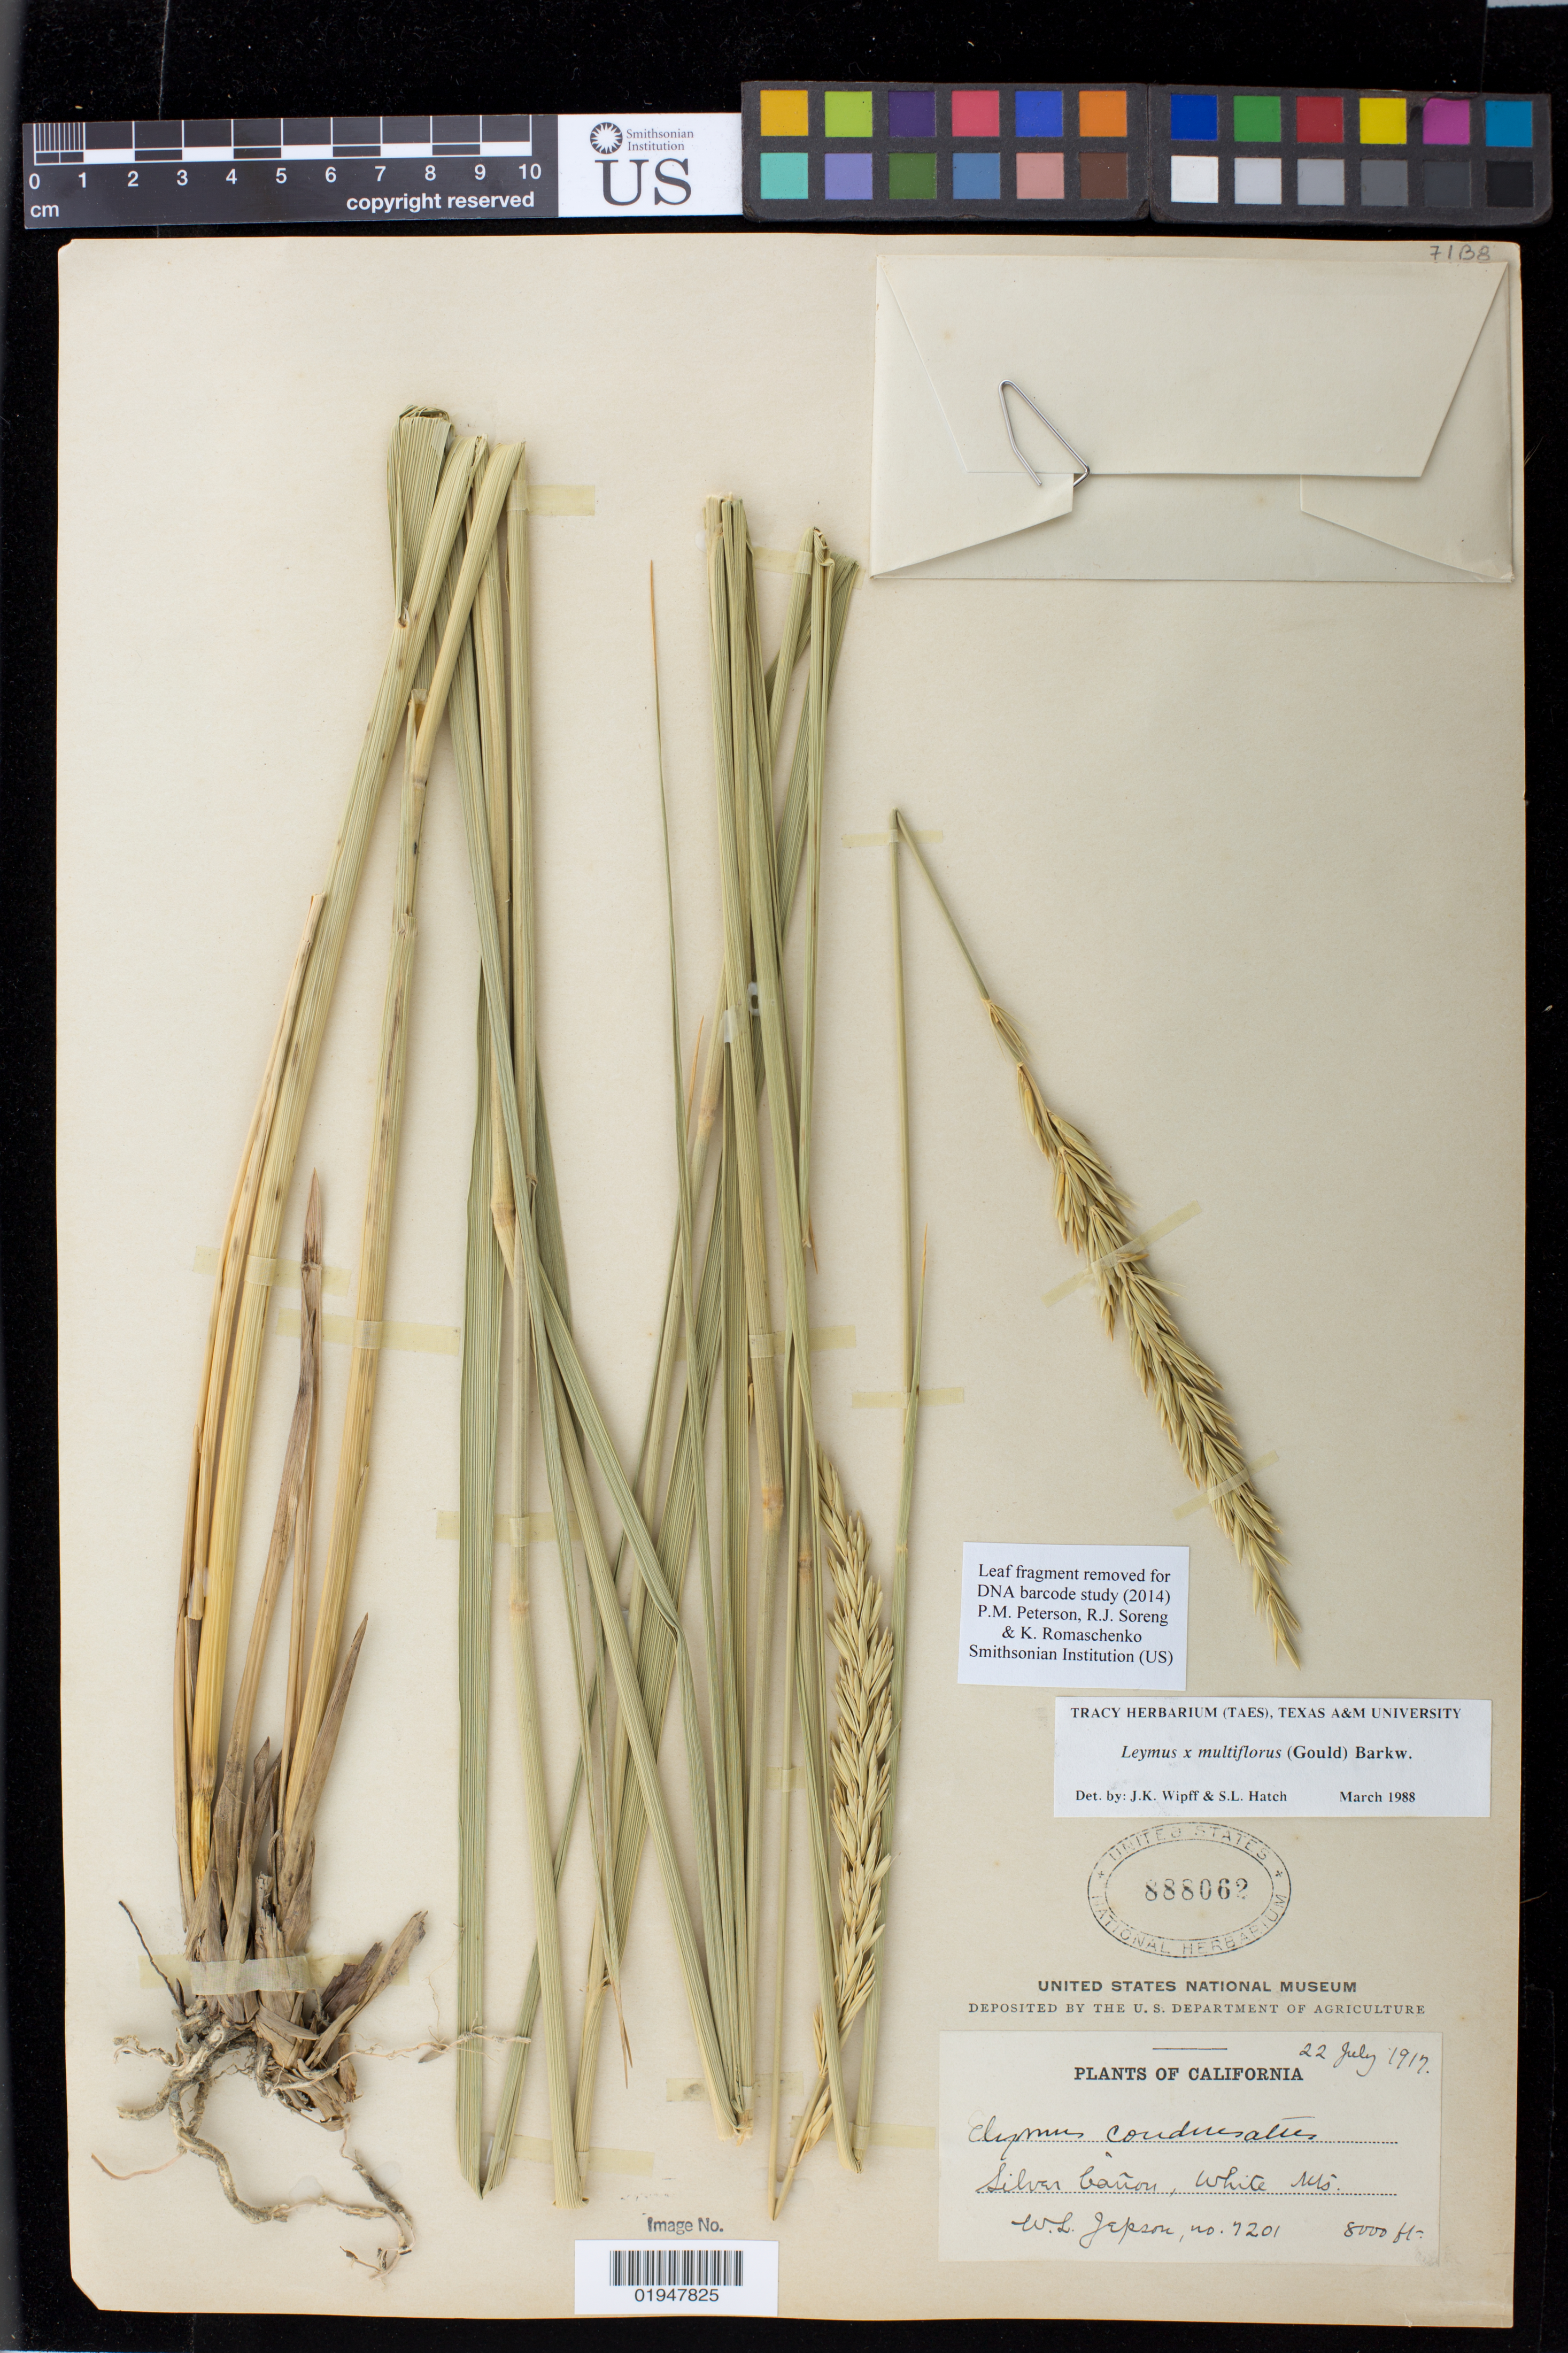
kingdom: Plantae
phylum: Tracheophyta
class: Liliopsida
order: Poales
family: Poaceae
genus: Leymus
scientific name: Leymus x multiflorus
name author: (Gould) Barkworth & R.J. Atkins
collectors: W. L. Jepson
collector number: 7201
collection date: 1917-07-22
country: United States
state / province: California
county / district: Mono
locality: Silver Canon, White Mts.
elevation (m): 2438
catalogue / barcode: US 888062